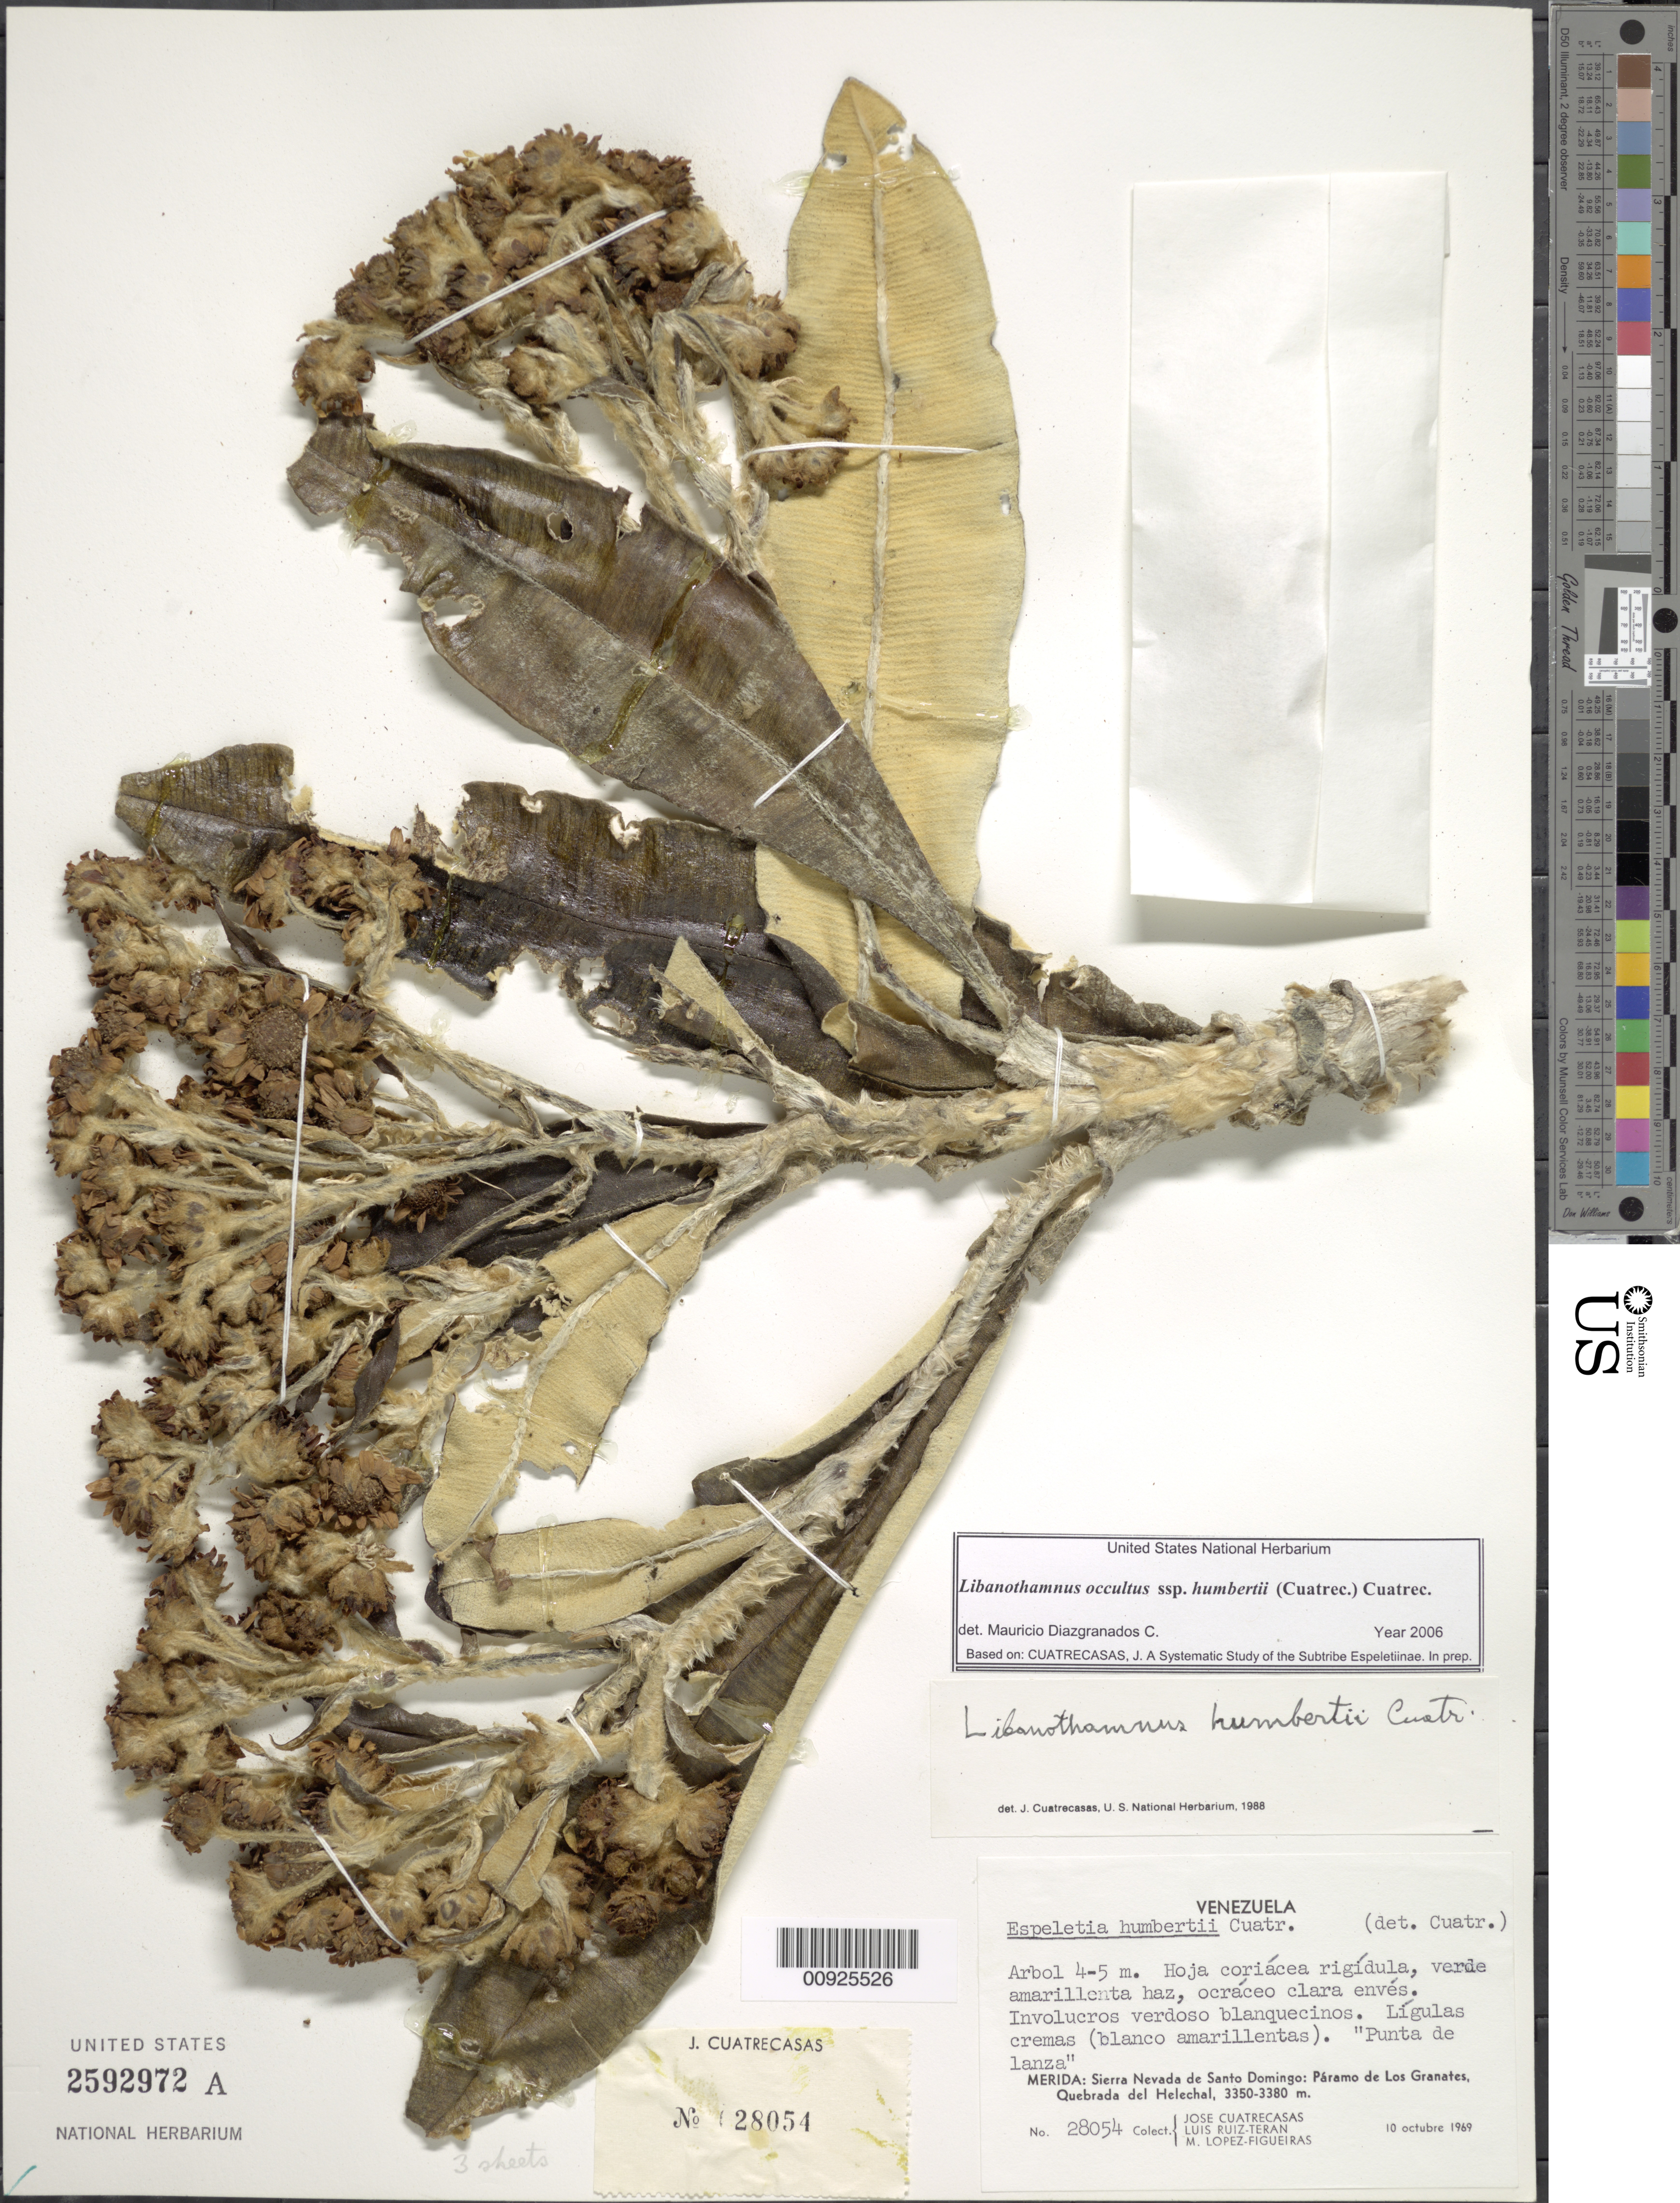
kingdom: Plantae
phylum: Tracheophyta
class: Magnoliopsida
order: Asterales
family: Asteraceae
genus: Libanothamnus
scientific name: Libanothamnus occultus subsp. humbertii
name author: (Cuatrec.) Cuatrec.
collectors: J. Cuatrecasas, L. E. Ruíz-Terán & M. López Figueiras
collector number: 28054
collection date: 1969-10-10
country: Venezuela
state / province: Mérida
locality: Páramo de los Granates. Sierra Nevada de Santo Domingo, Páramo de los Granates, Quebrada del Helechal.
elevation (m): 3350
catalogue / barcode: US 2592972A